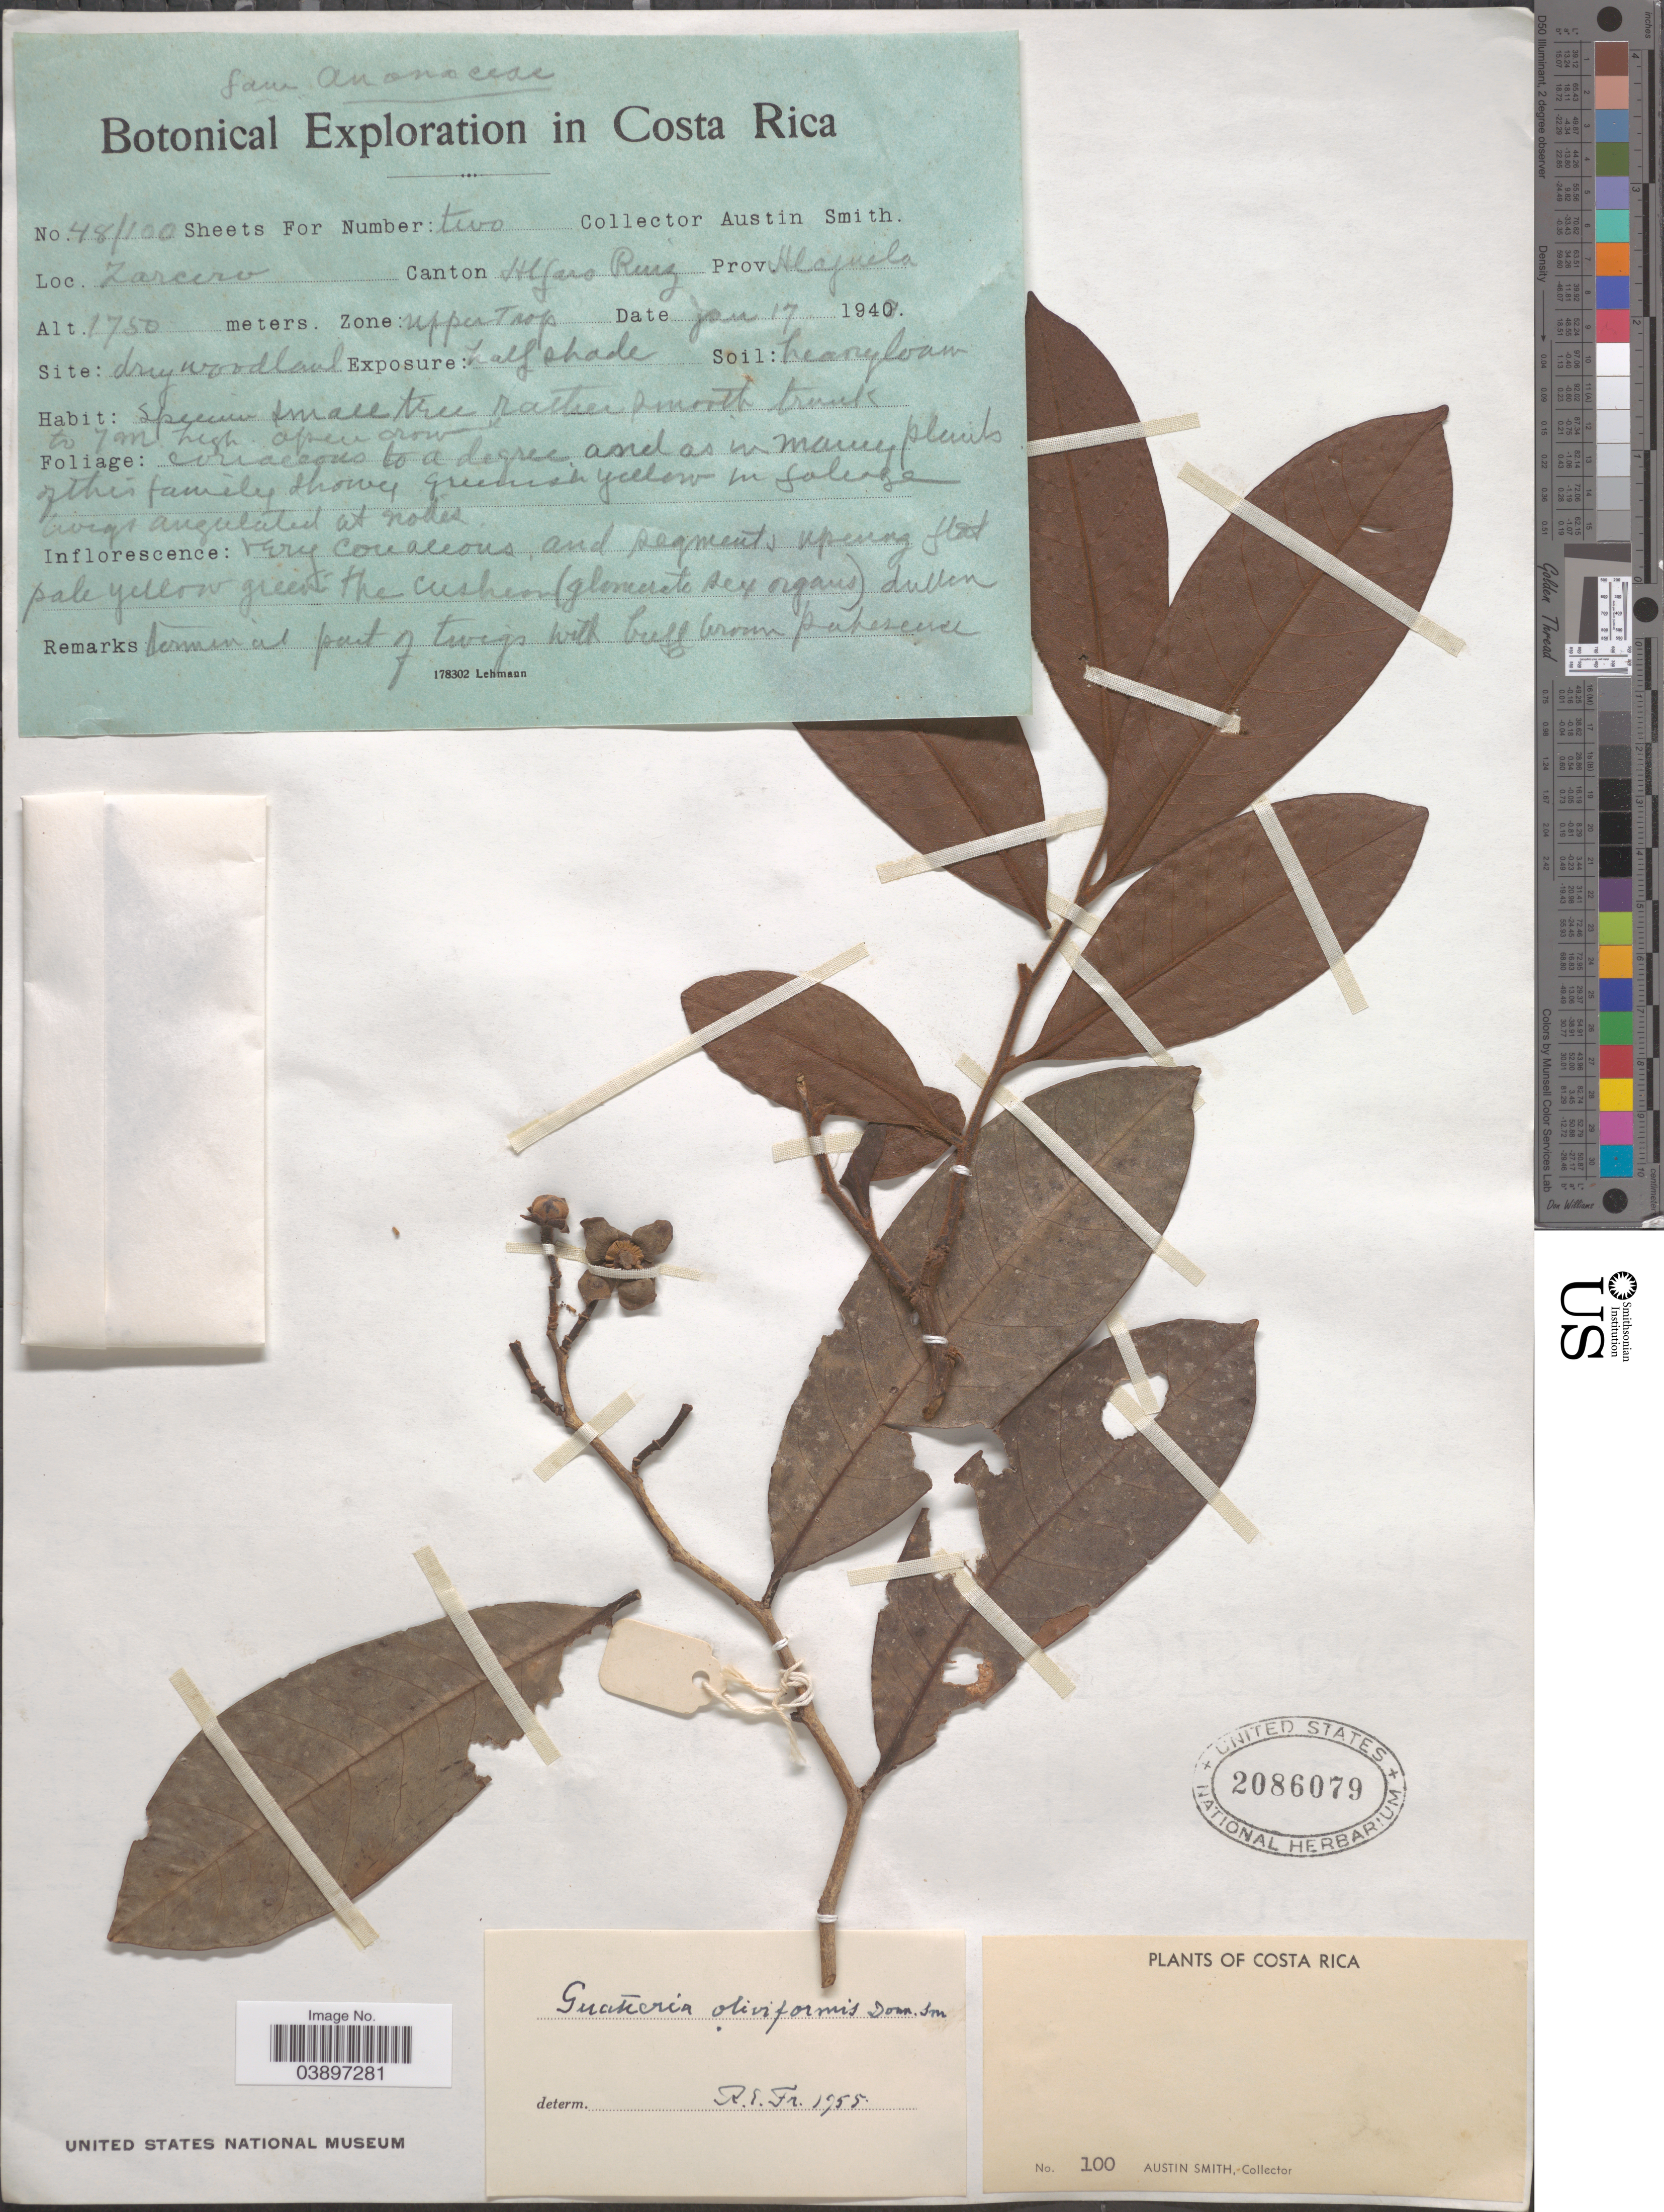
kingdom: Plantae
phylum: Tracheophyta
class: Magnoliopsida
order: Magnoliales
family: Annonaceae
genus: Guatteria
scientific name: Guatteria oliviformis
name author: Donn. Sm.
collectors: Aust P. Smith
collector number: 48/100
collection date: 1940-01-17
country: Costa Rica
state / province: Alajuela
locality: Zarcero Canton Alfaro Ruiz. Zone: upper Trop.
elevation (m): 1750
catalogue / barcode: US 2086079